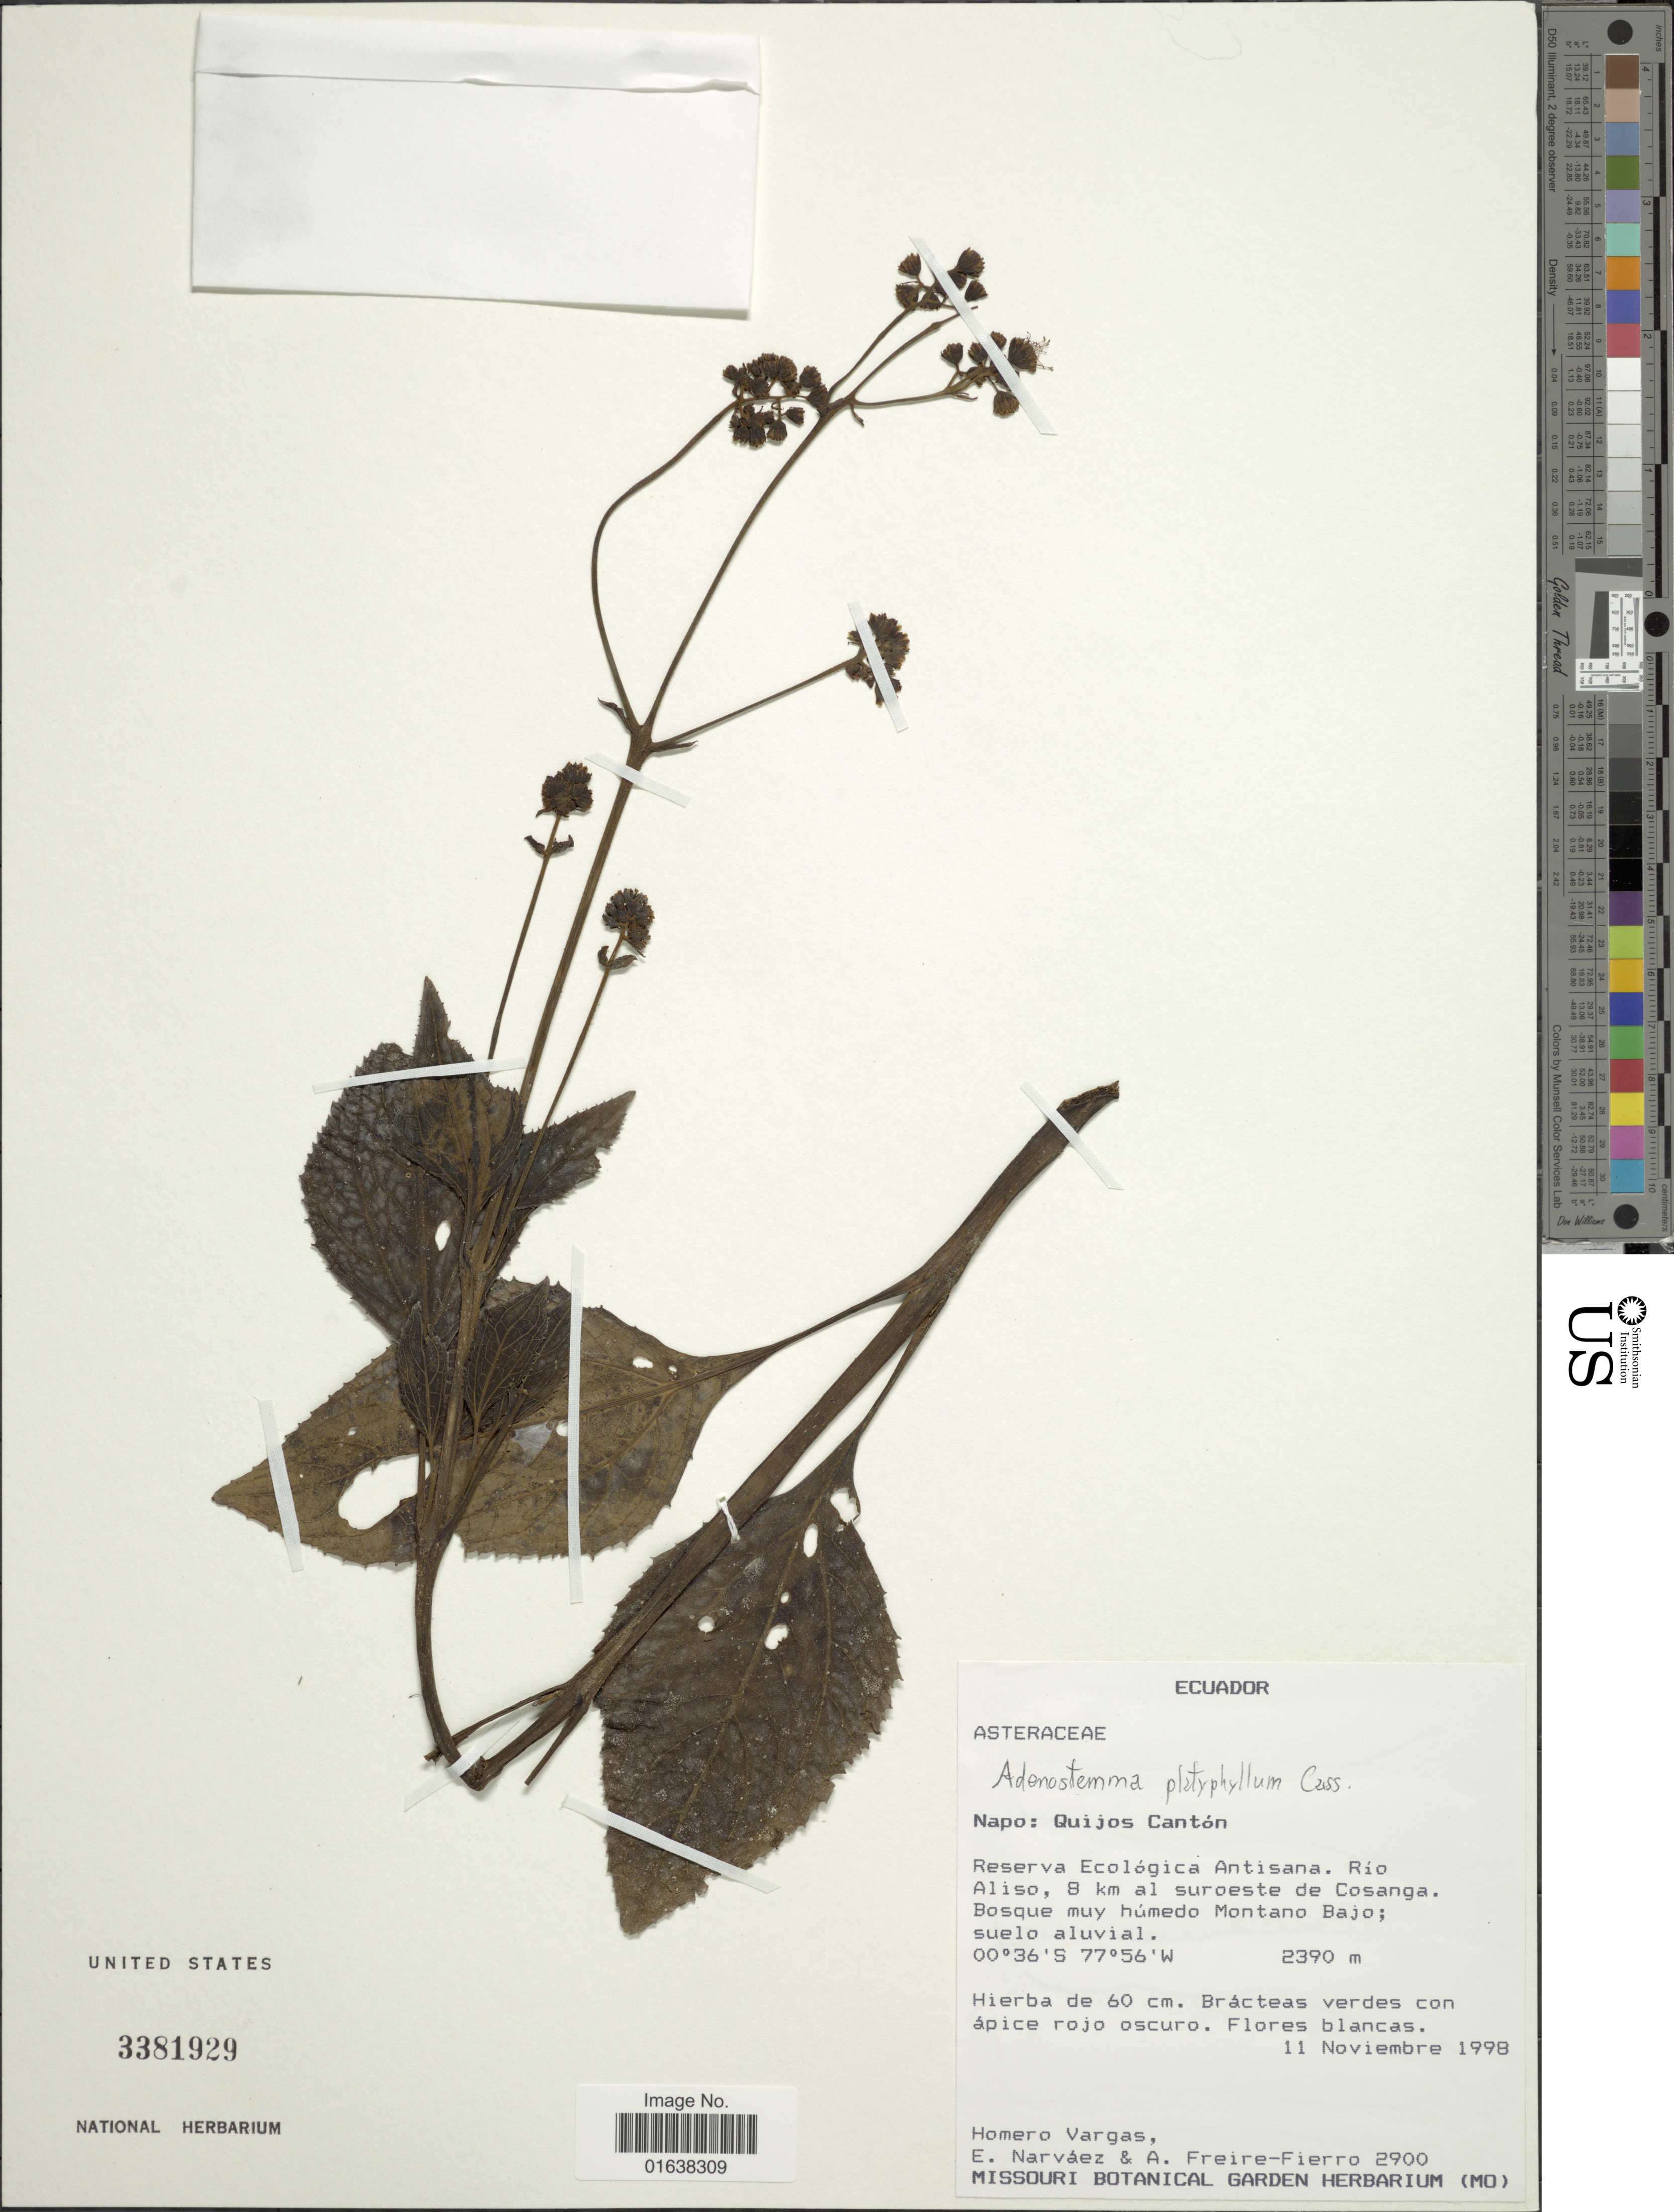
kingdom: Plantae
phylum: Tracheophyta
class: Magnoliopsida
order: Asterales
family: Asteraceae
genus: Adenostemma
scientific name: Adenostemma platyphyllum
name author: Cass.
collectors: H. Vargas, E. Narváez & A. Freire-Fierro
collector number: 2900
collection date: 1998-11-11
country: Ecuador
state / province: Napo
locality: Ecuador. Napo: Quijos Canton. Reserva Ecologica Antisana. Rio Aliso, 8 km al suroeste de Cosanga.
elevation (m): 2390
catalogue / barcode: US 3381929